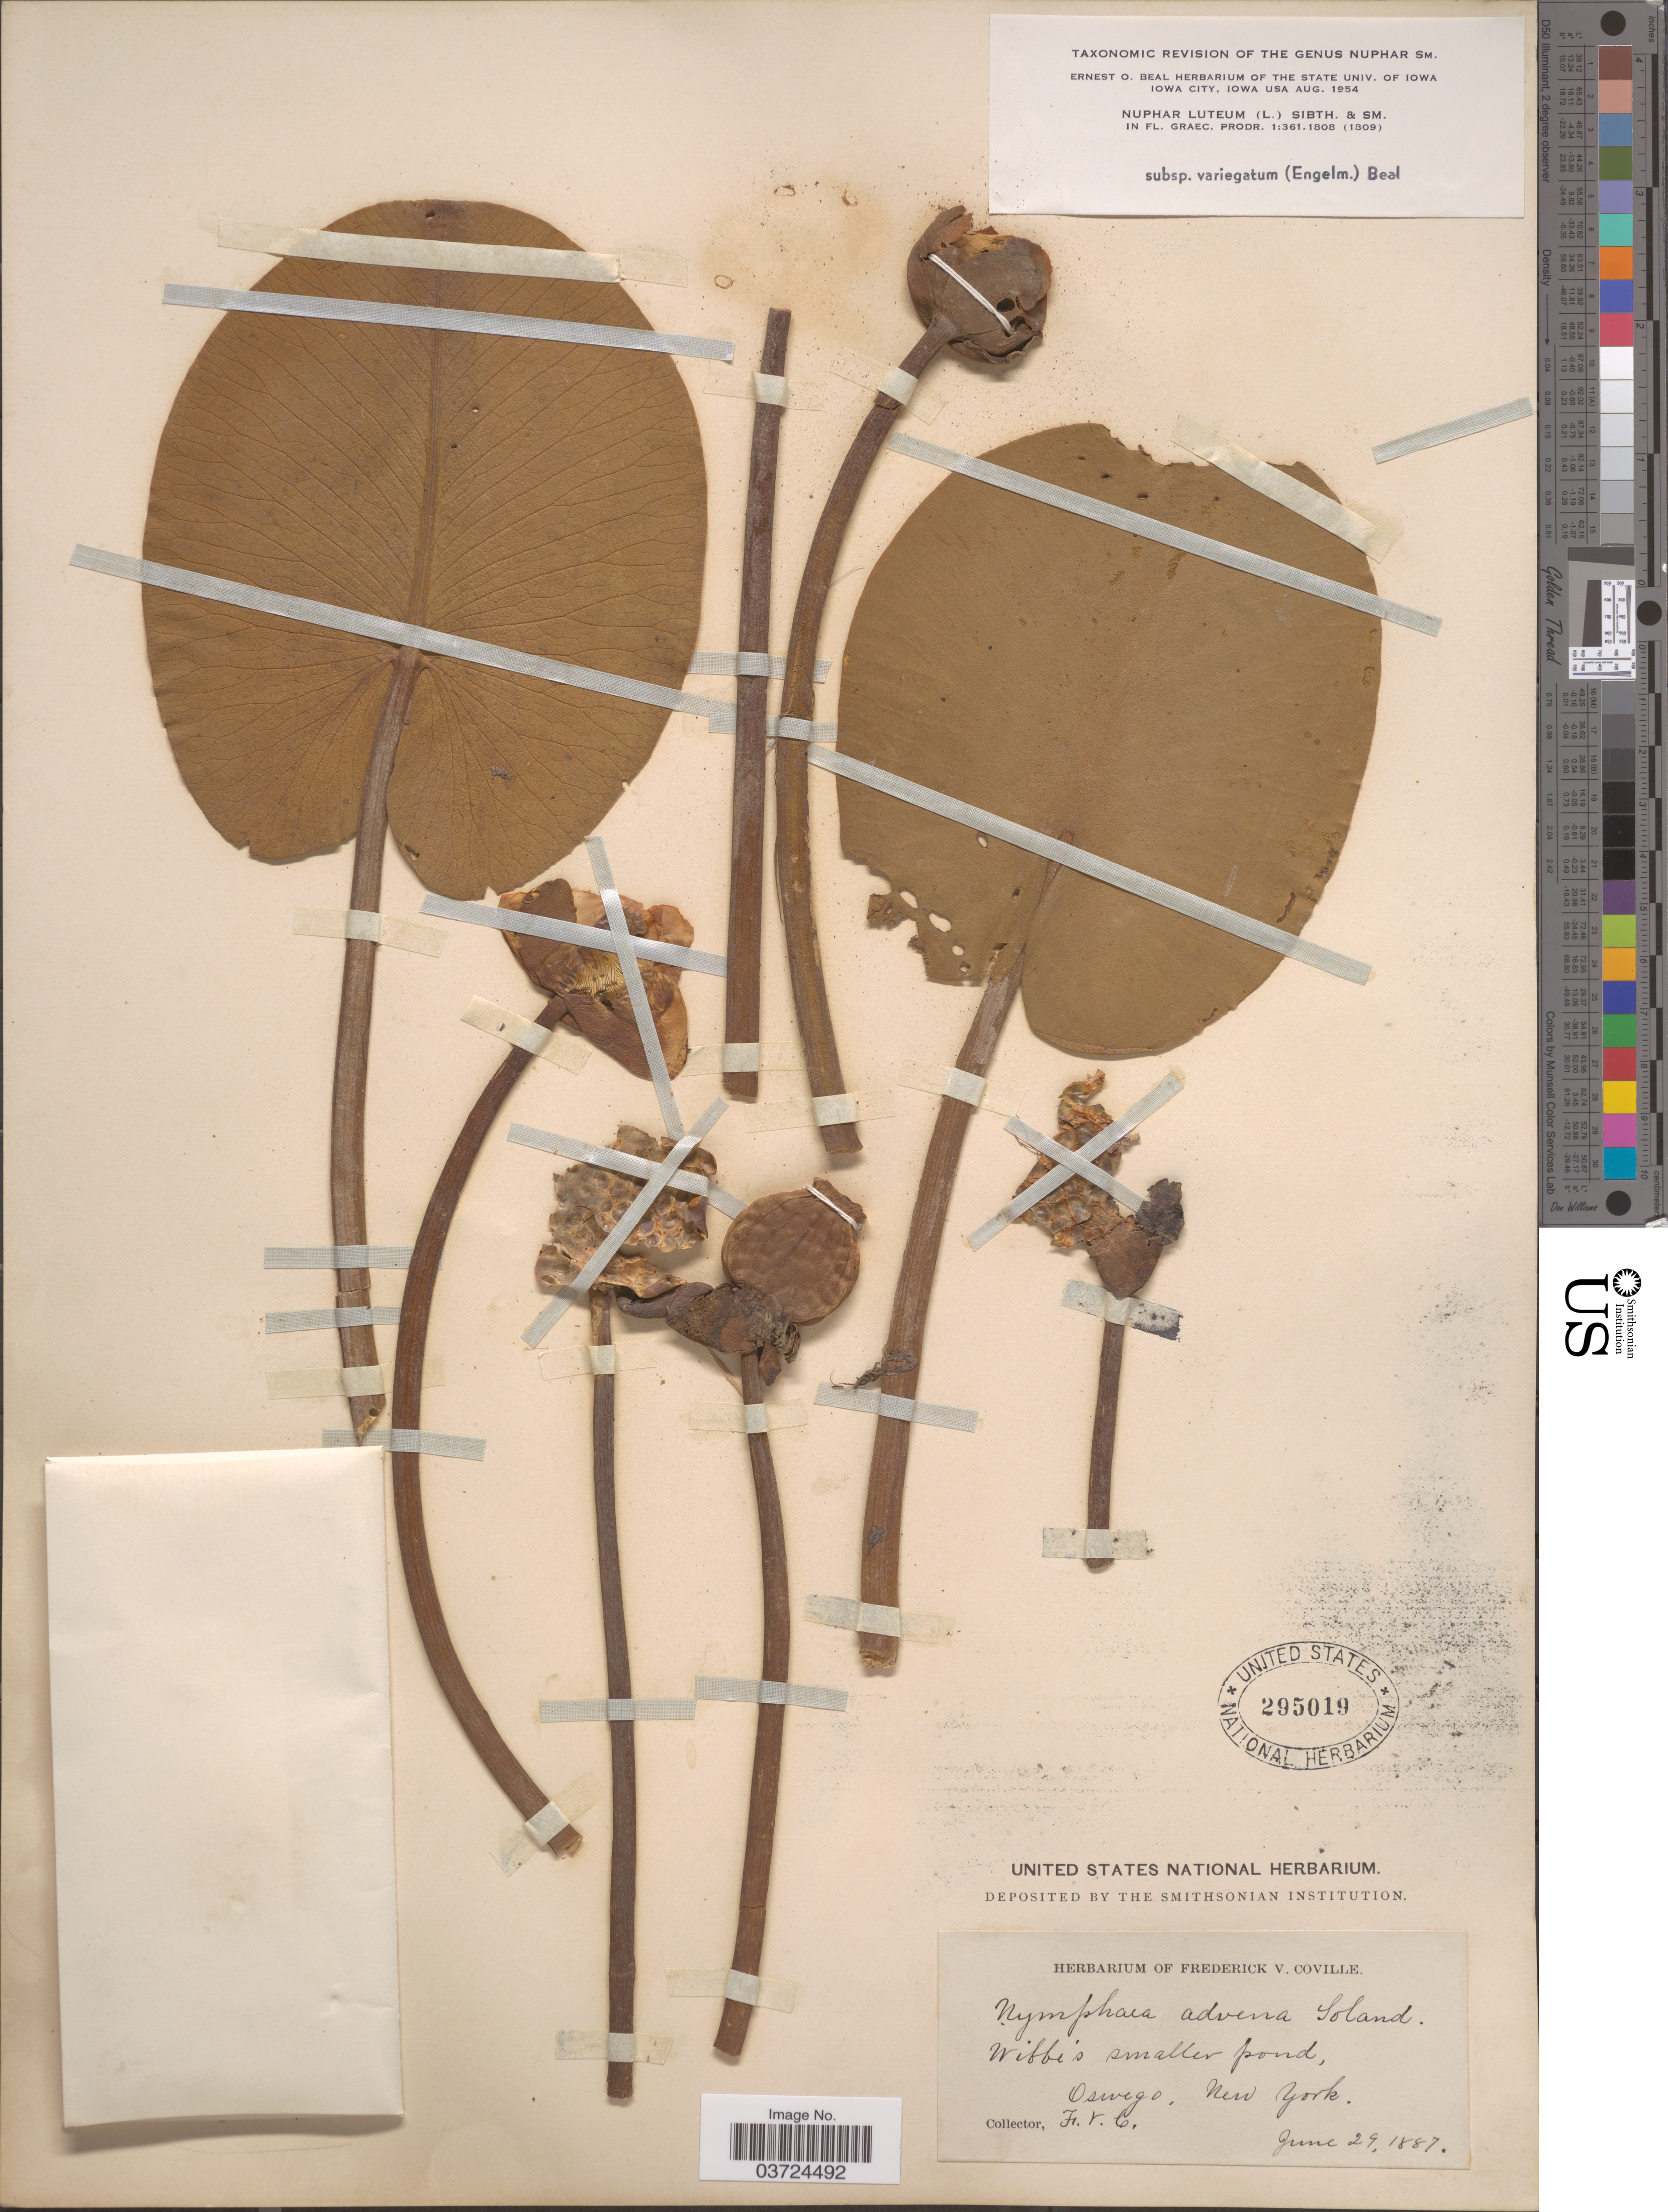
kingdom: Plantae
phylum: Tracheophyta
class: Magnoliopsida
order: Nymphaeales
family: Nymphaeaceae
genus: Nuphar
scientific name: Nuphar lutea subsp. variegata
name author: (Engelm. ex Durand) E.O. Beal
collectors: F. V. Coville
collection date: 1887-06-29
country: United States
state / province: New York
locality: Wibbe's smaller pond, Oswego.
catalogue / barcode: US 295019